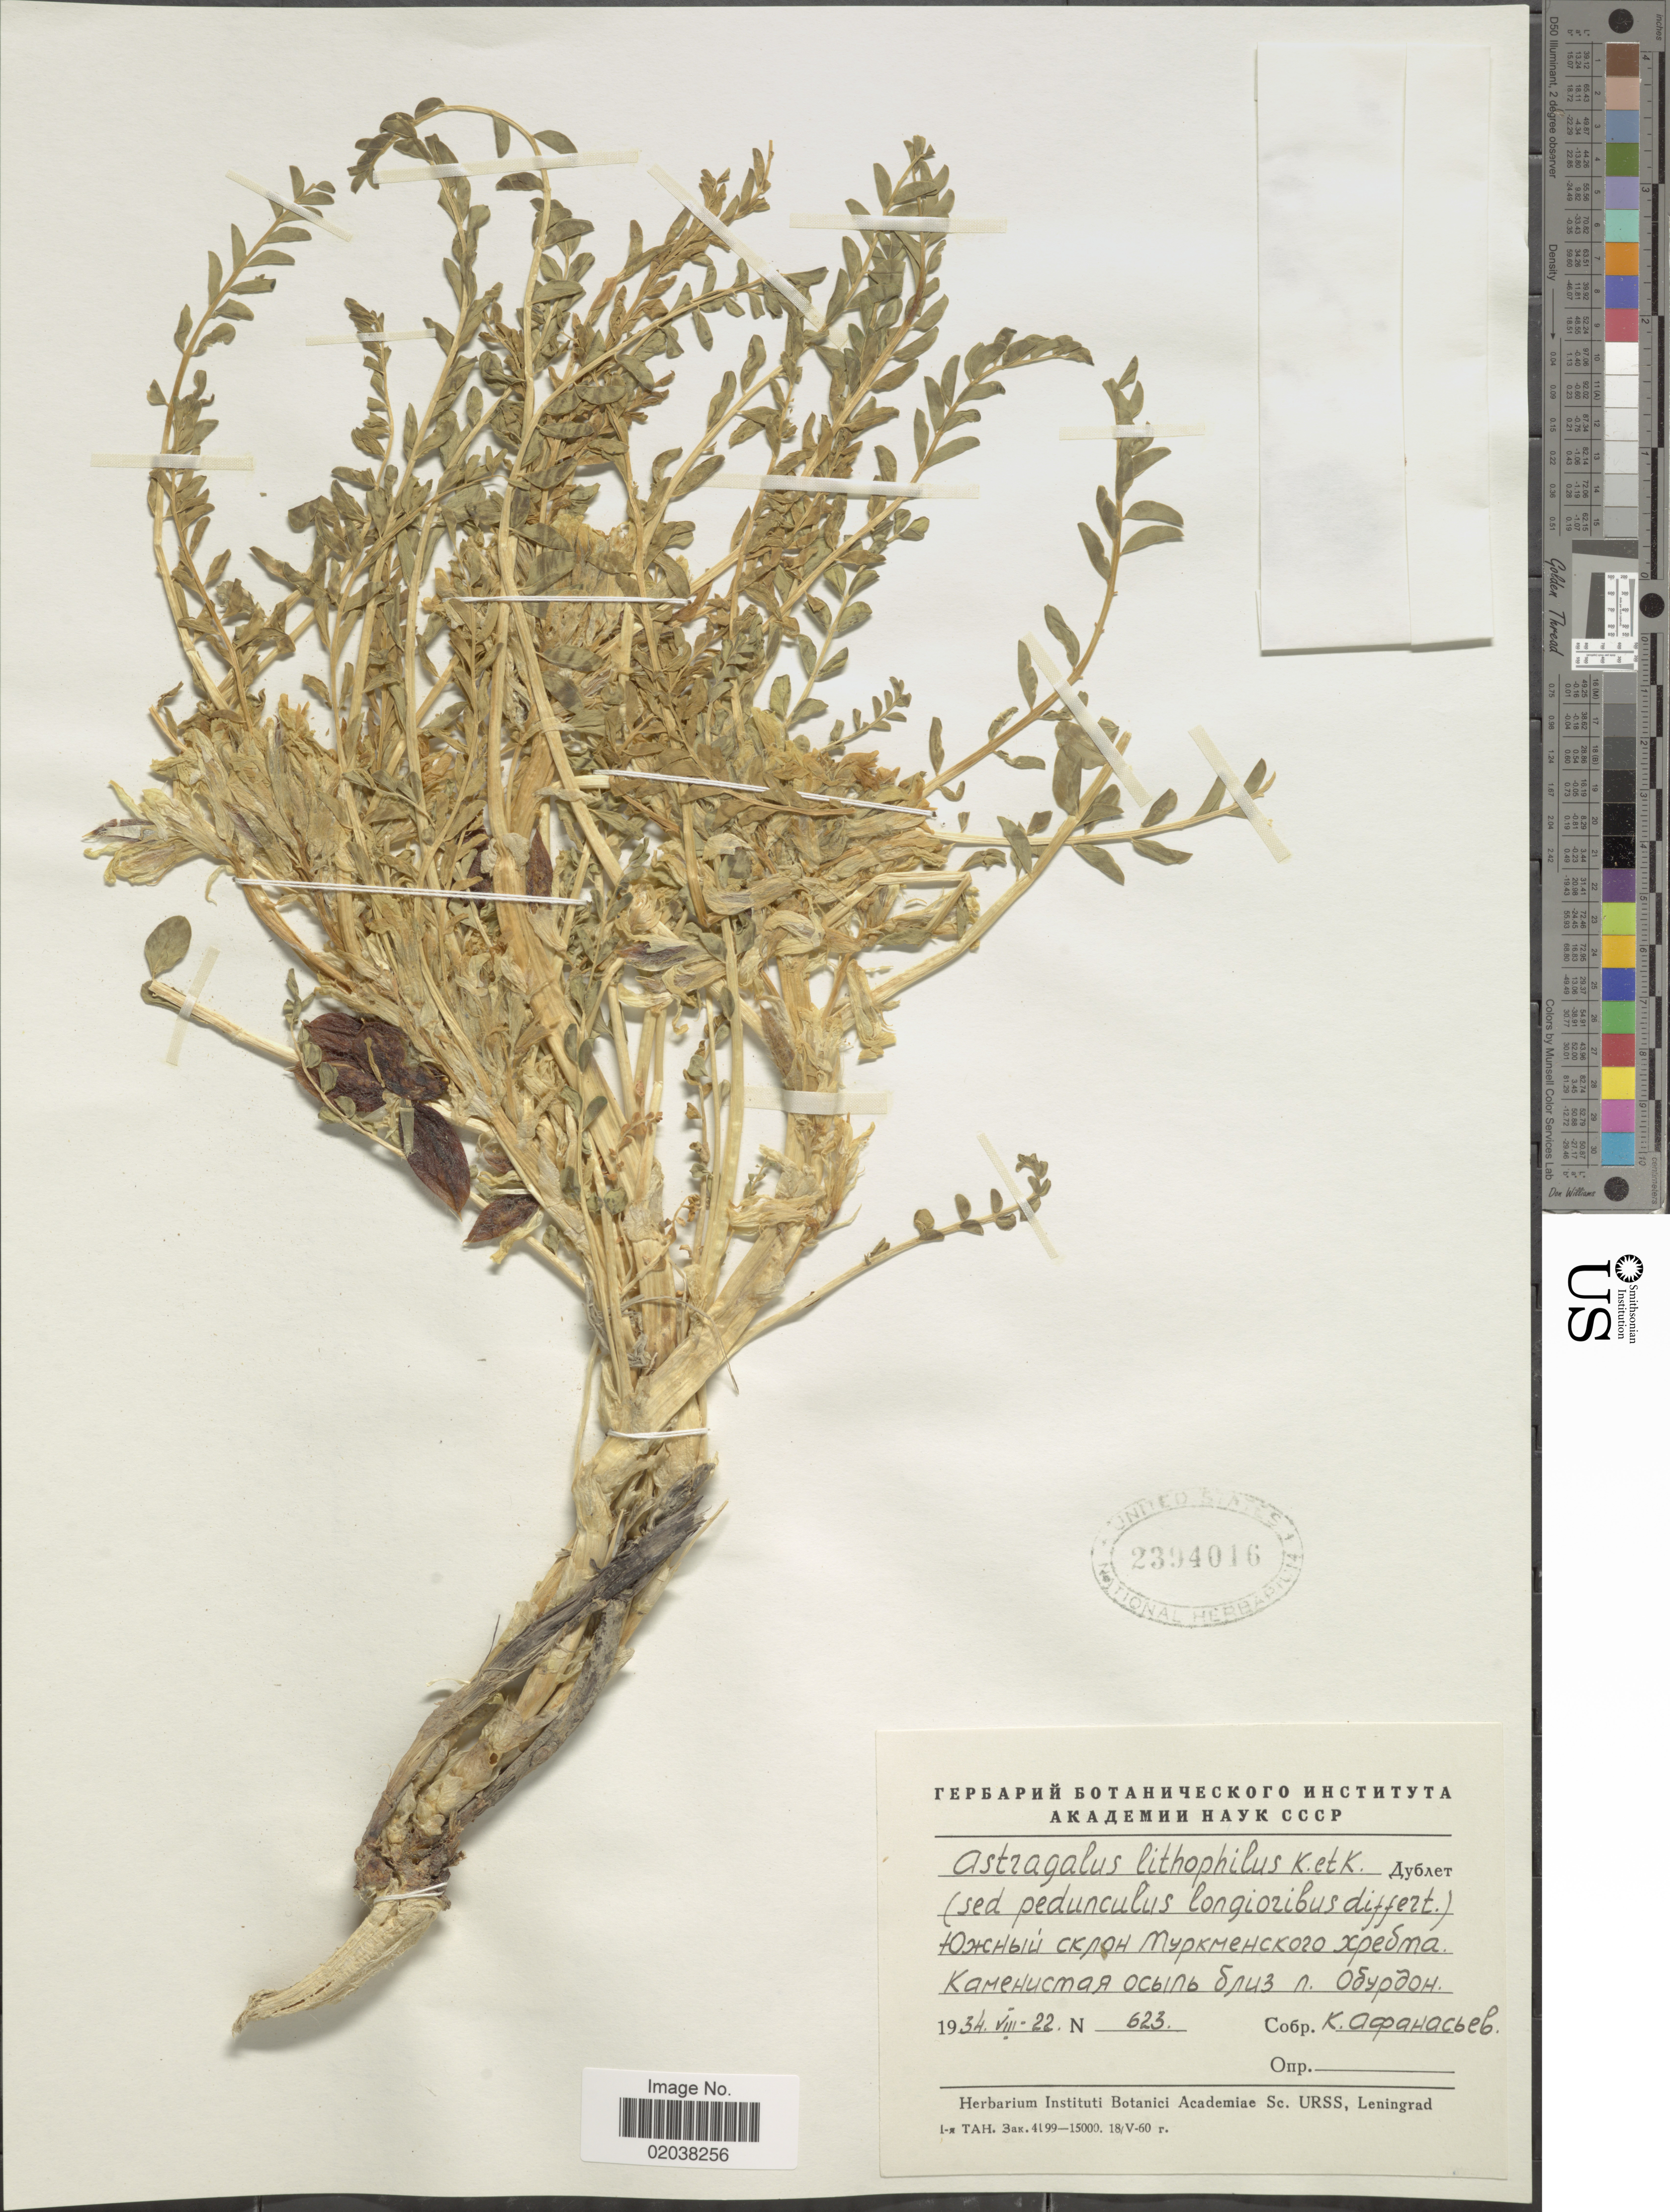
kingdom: Plantae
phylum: Tracheophyta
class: Magnoliopsida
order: Fabales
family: Fabaceae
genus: Astragalus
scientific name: Astragalus lithophilus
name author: Kar. & Kir.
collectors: K. Afanasiev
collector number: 623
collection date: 1934-08-22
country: Kyrgyzstan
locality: S slope of Turkestanskiy Khrebet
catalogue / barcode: US 2394016